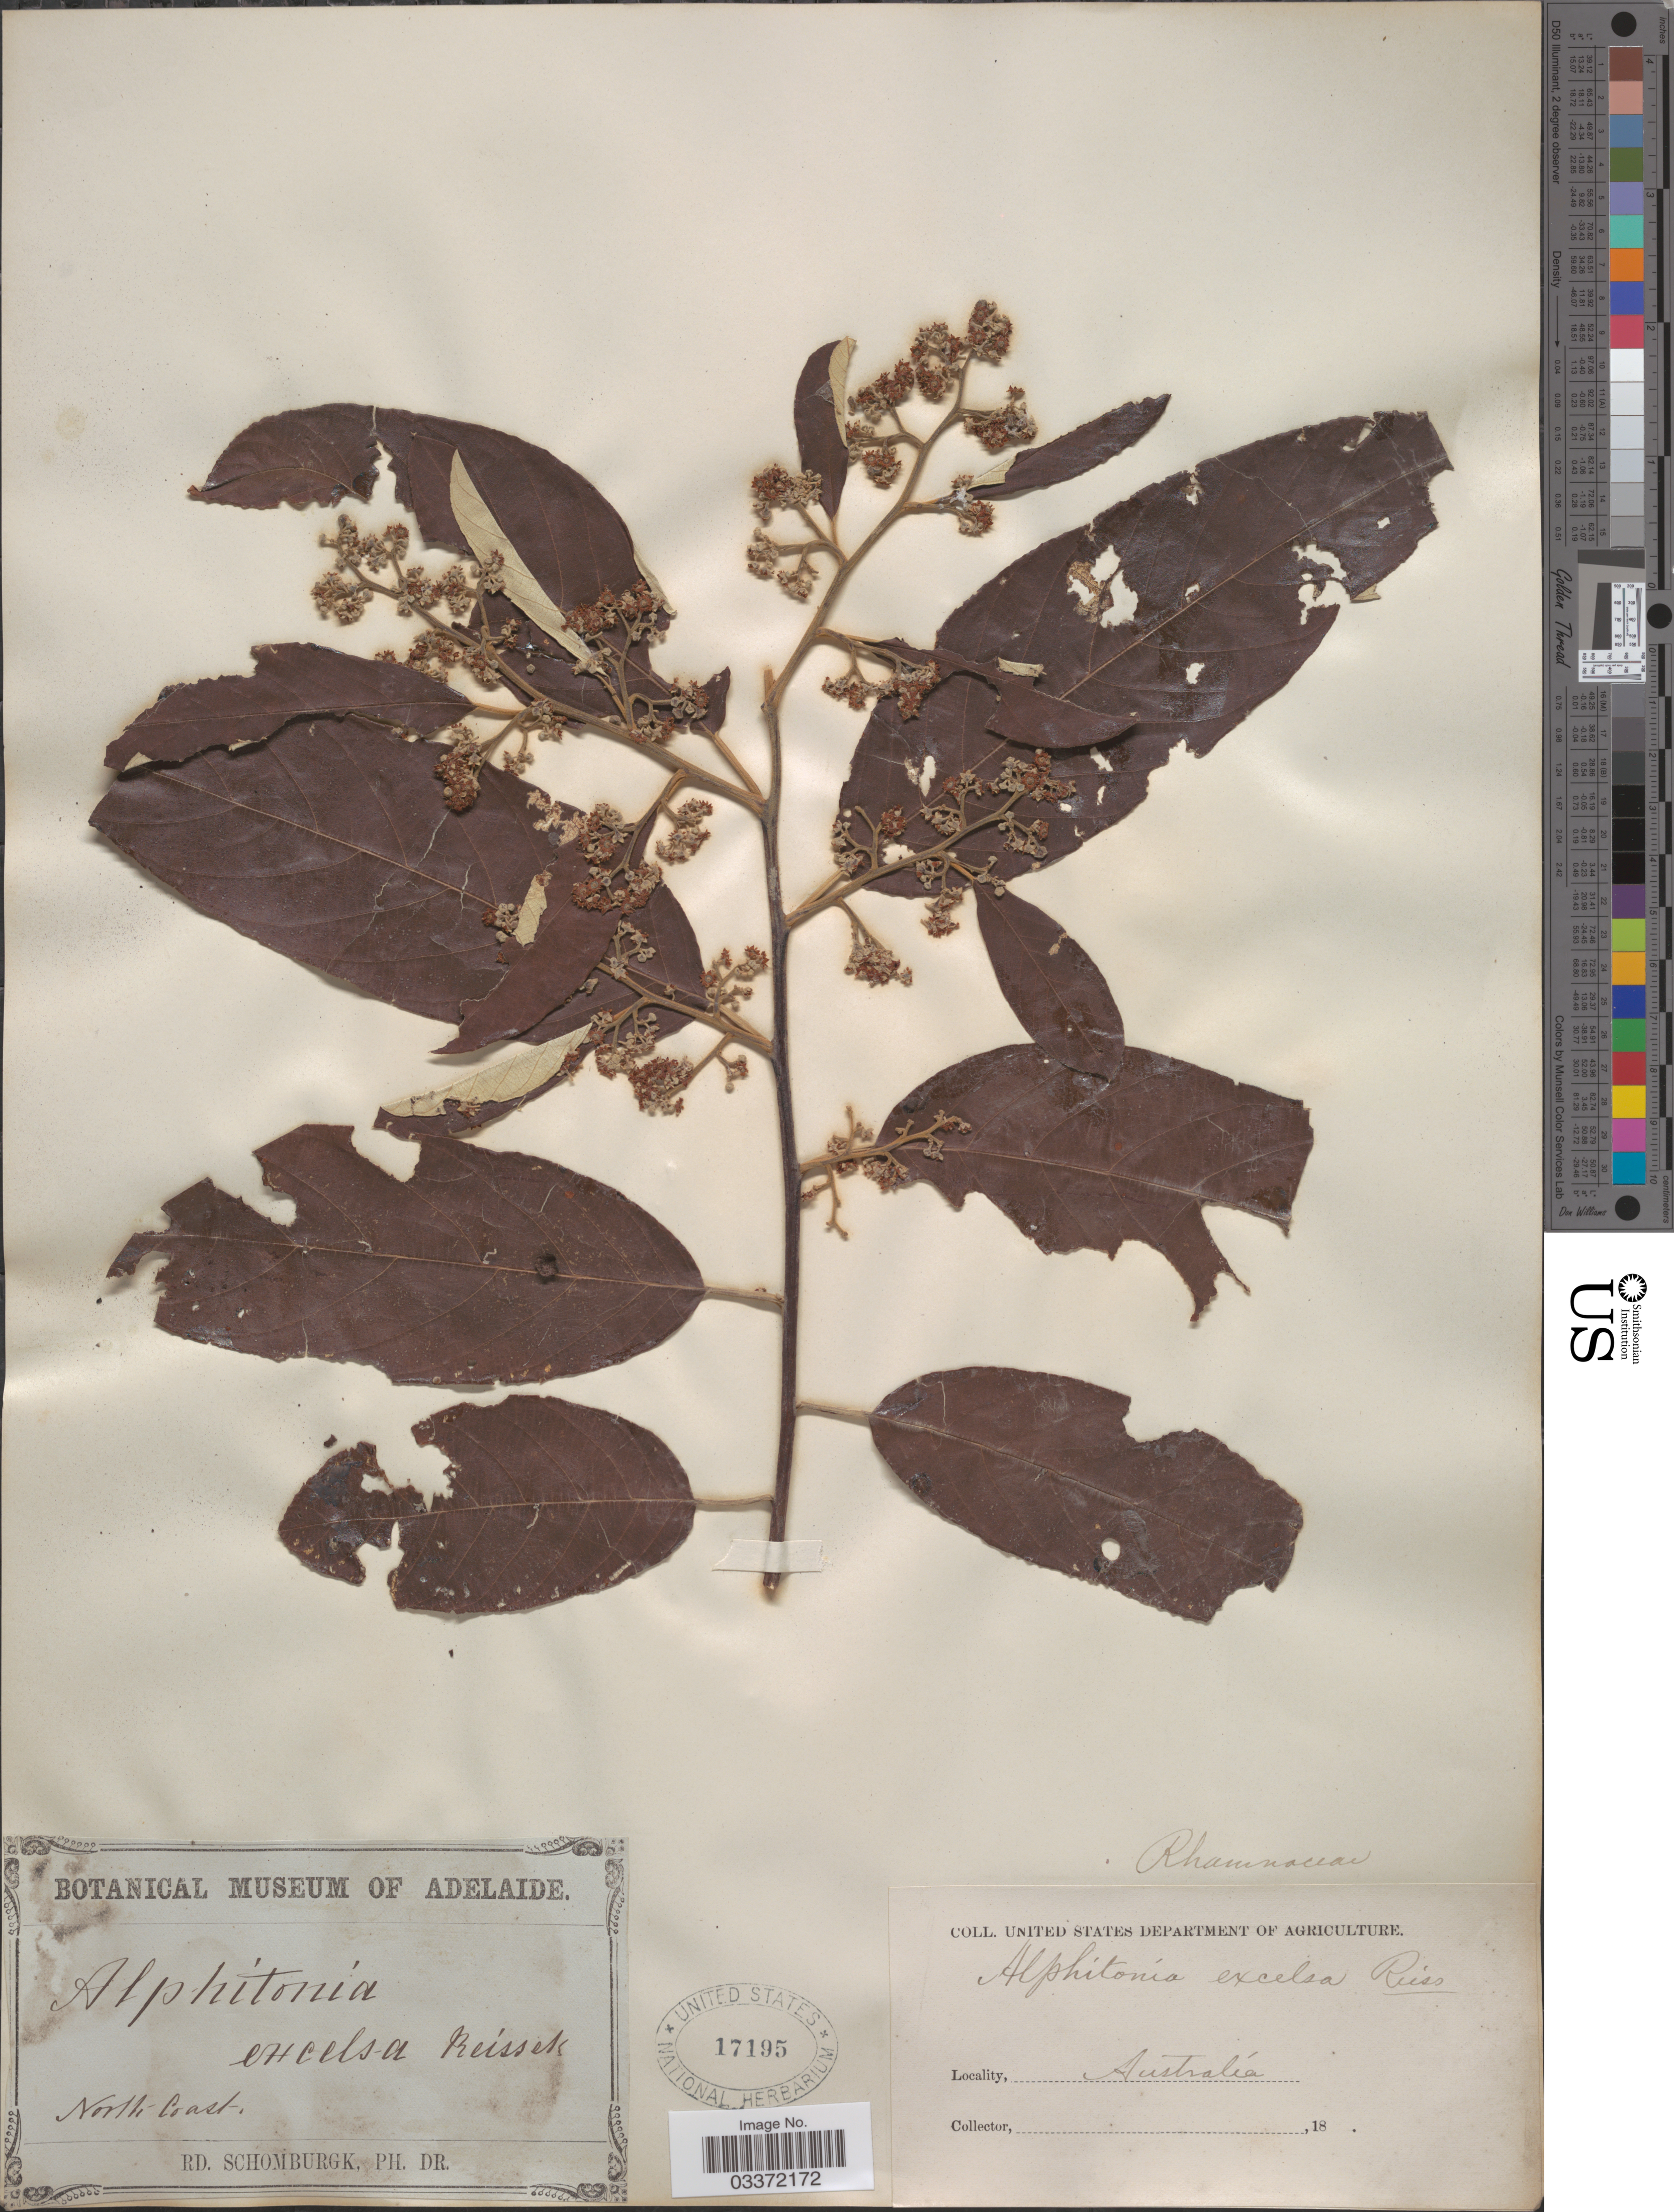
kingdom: Plantae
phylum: Tracheophyta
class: Magnoliopsida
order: Rosales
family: Rhamnaceae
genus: Alphitonia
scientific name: Alphitonia excelsa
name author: Reissek ex Endl.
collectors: M. R. Schomburgk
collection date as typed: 18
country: Australia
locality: North Coast.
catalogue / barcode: US 17195